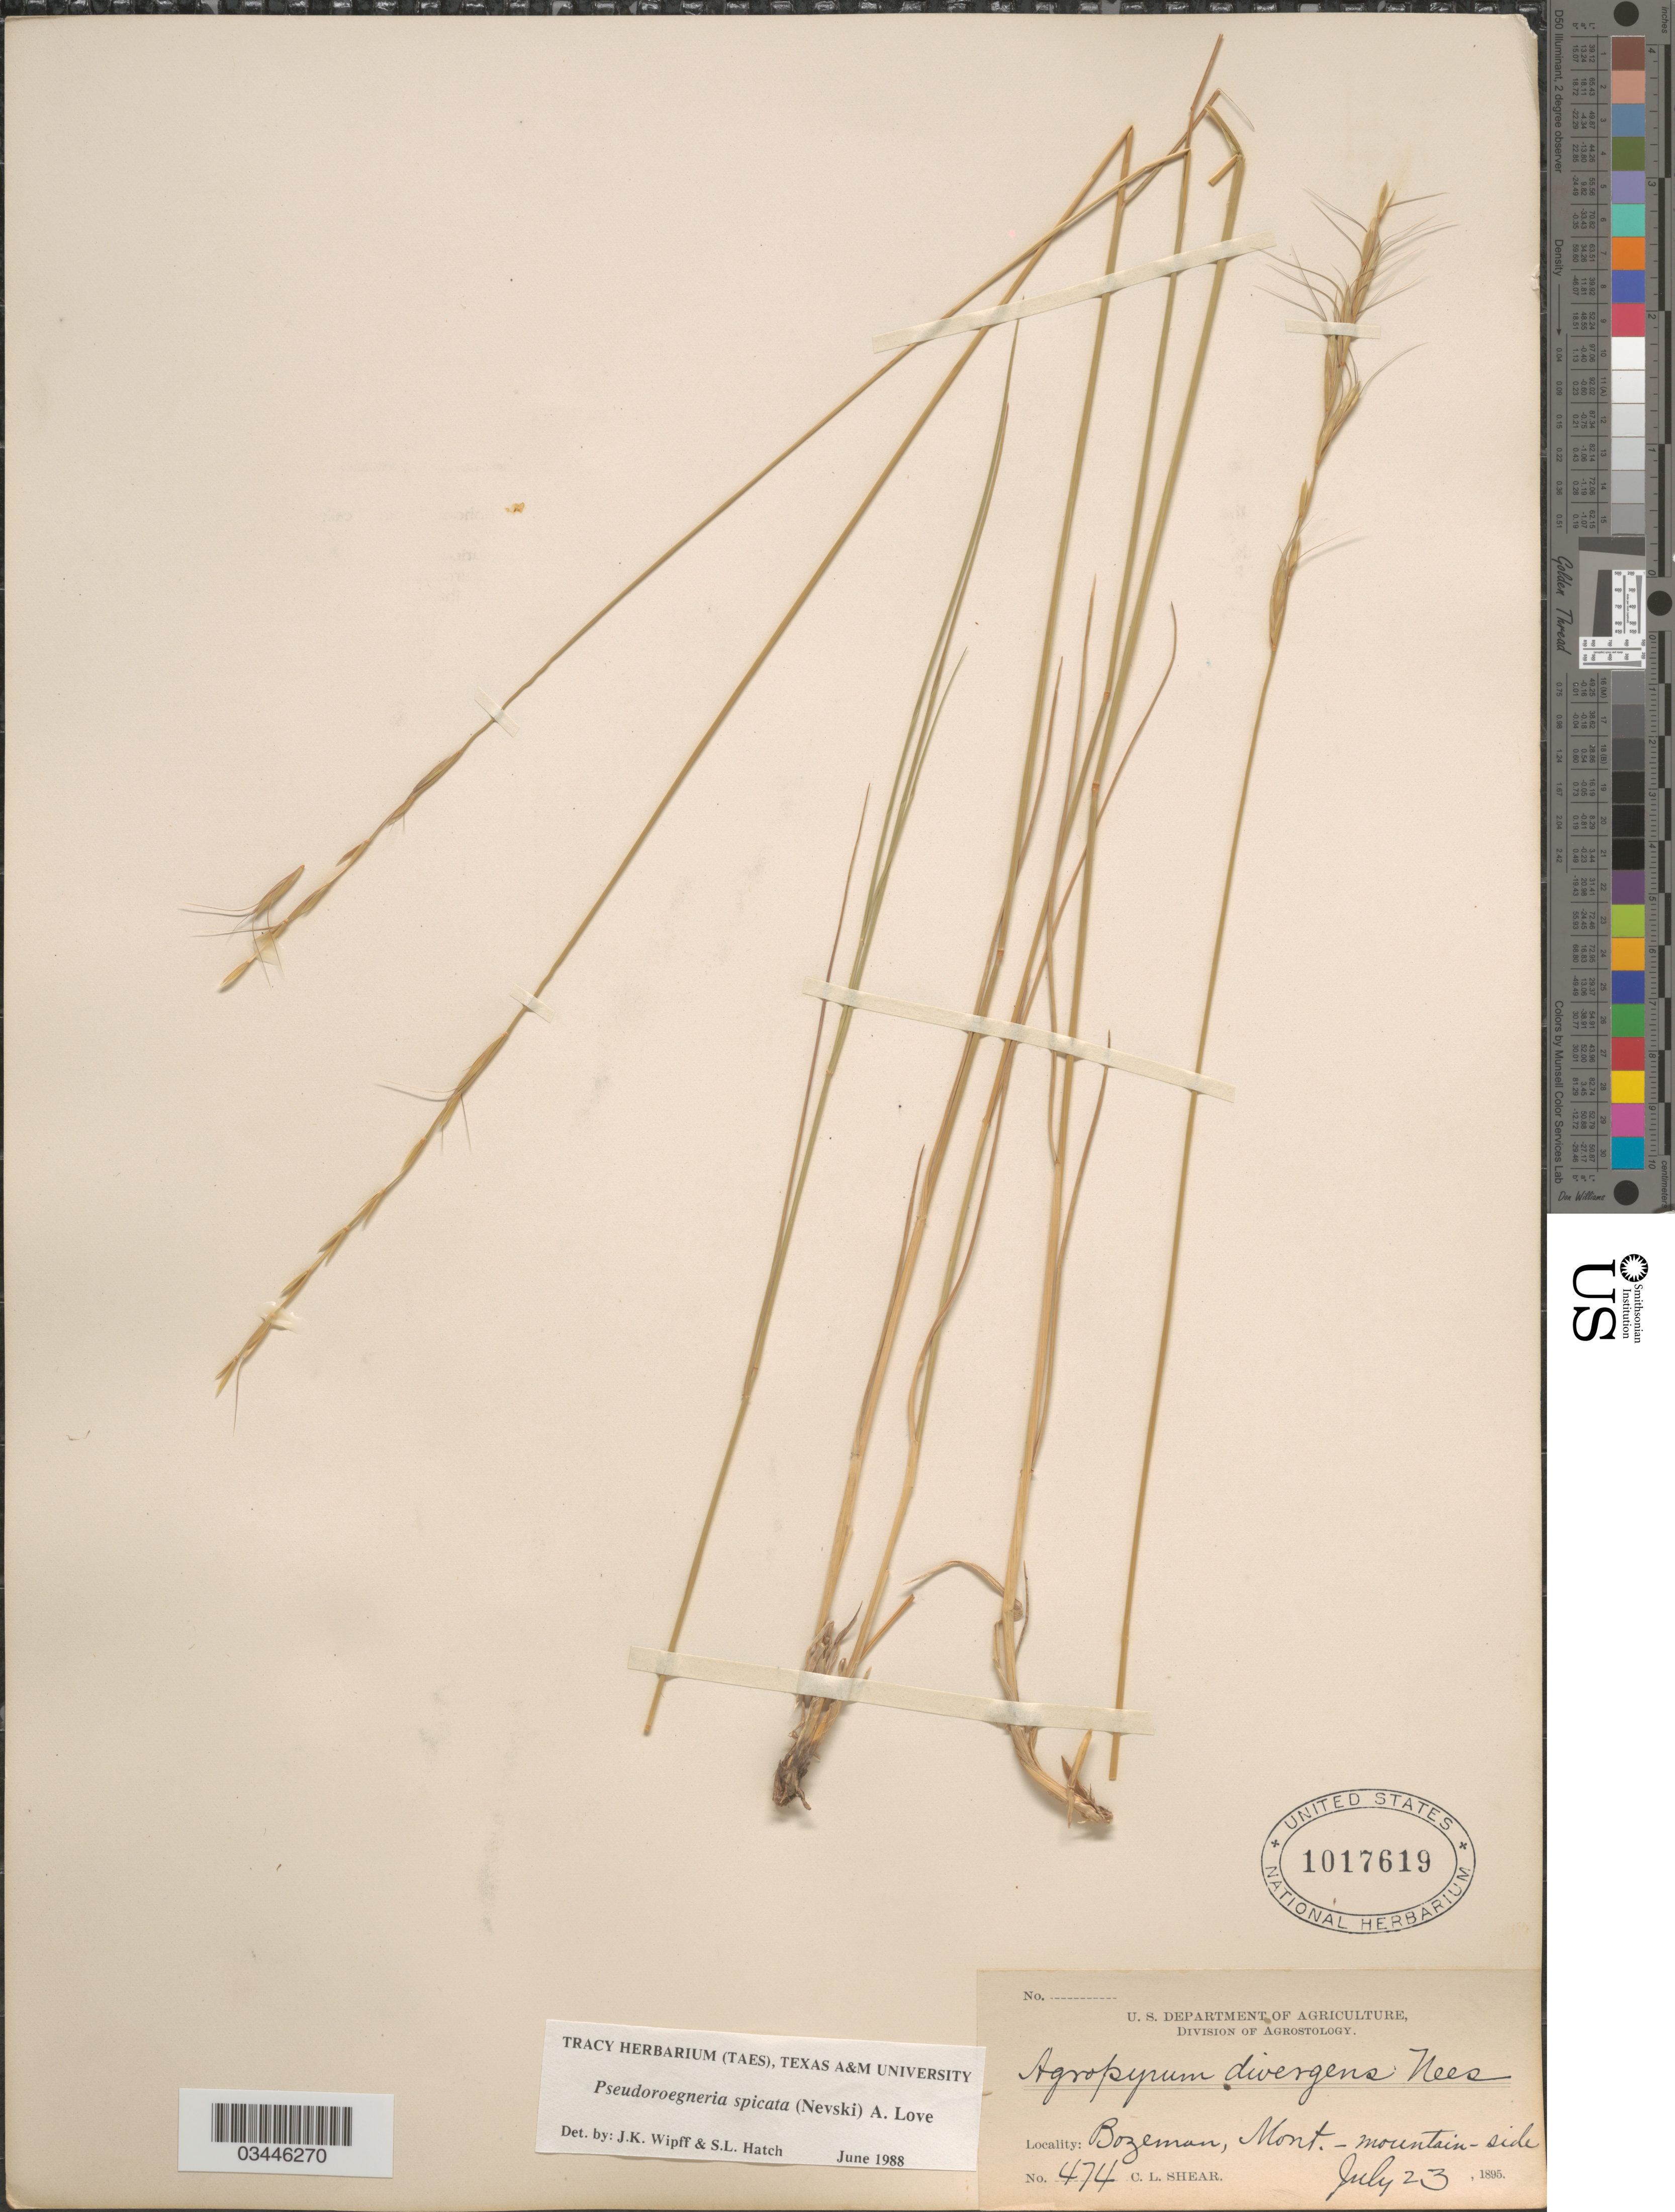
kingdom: Plantae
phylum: Tracheophyta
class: Liliopsida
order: Poales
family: Poaceae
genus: Pseudoroegneria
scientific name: Pseudoroegneria spicata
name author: (Pursh) Á. Löve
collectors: C. L. Shear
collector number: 474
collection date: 1895-07-23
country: United States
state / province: Montana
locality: Bozeman, mountain side.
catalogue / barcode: US 1017619